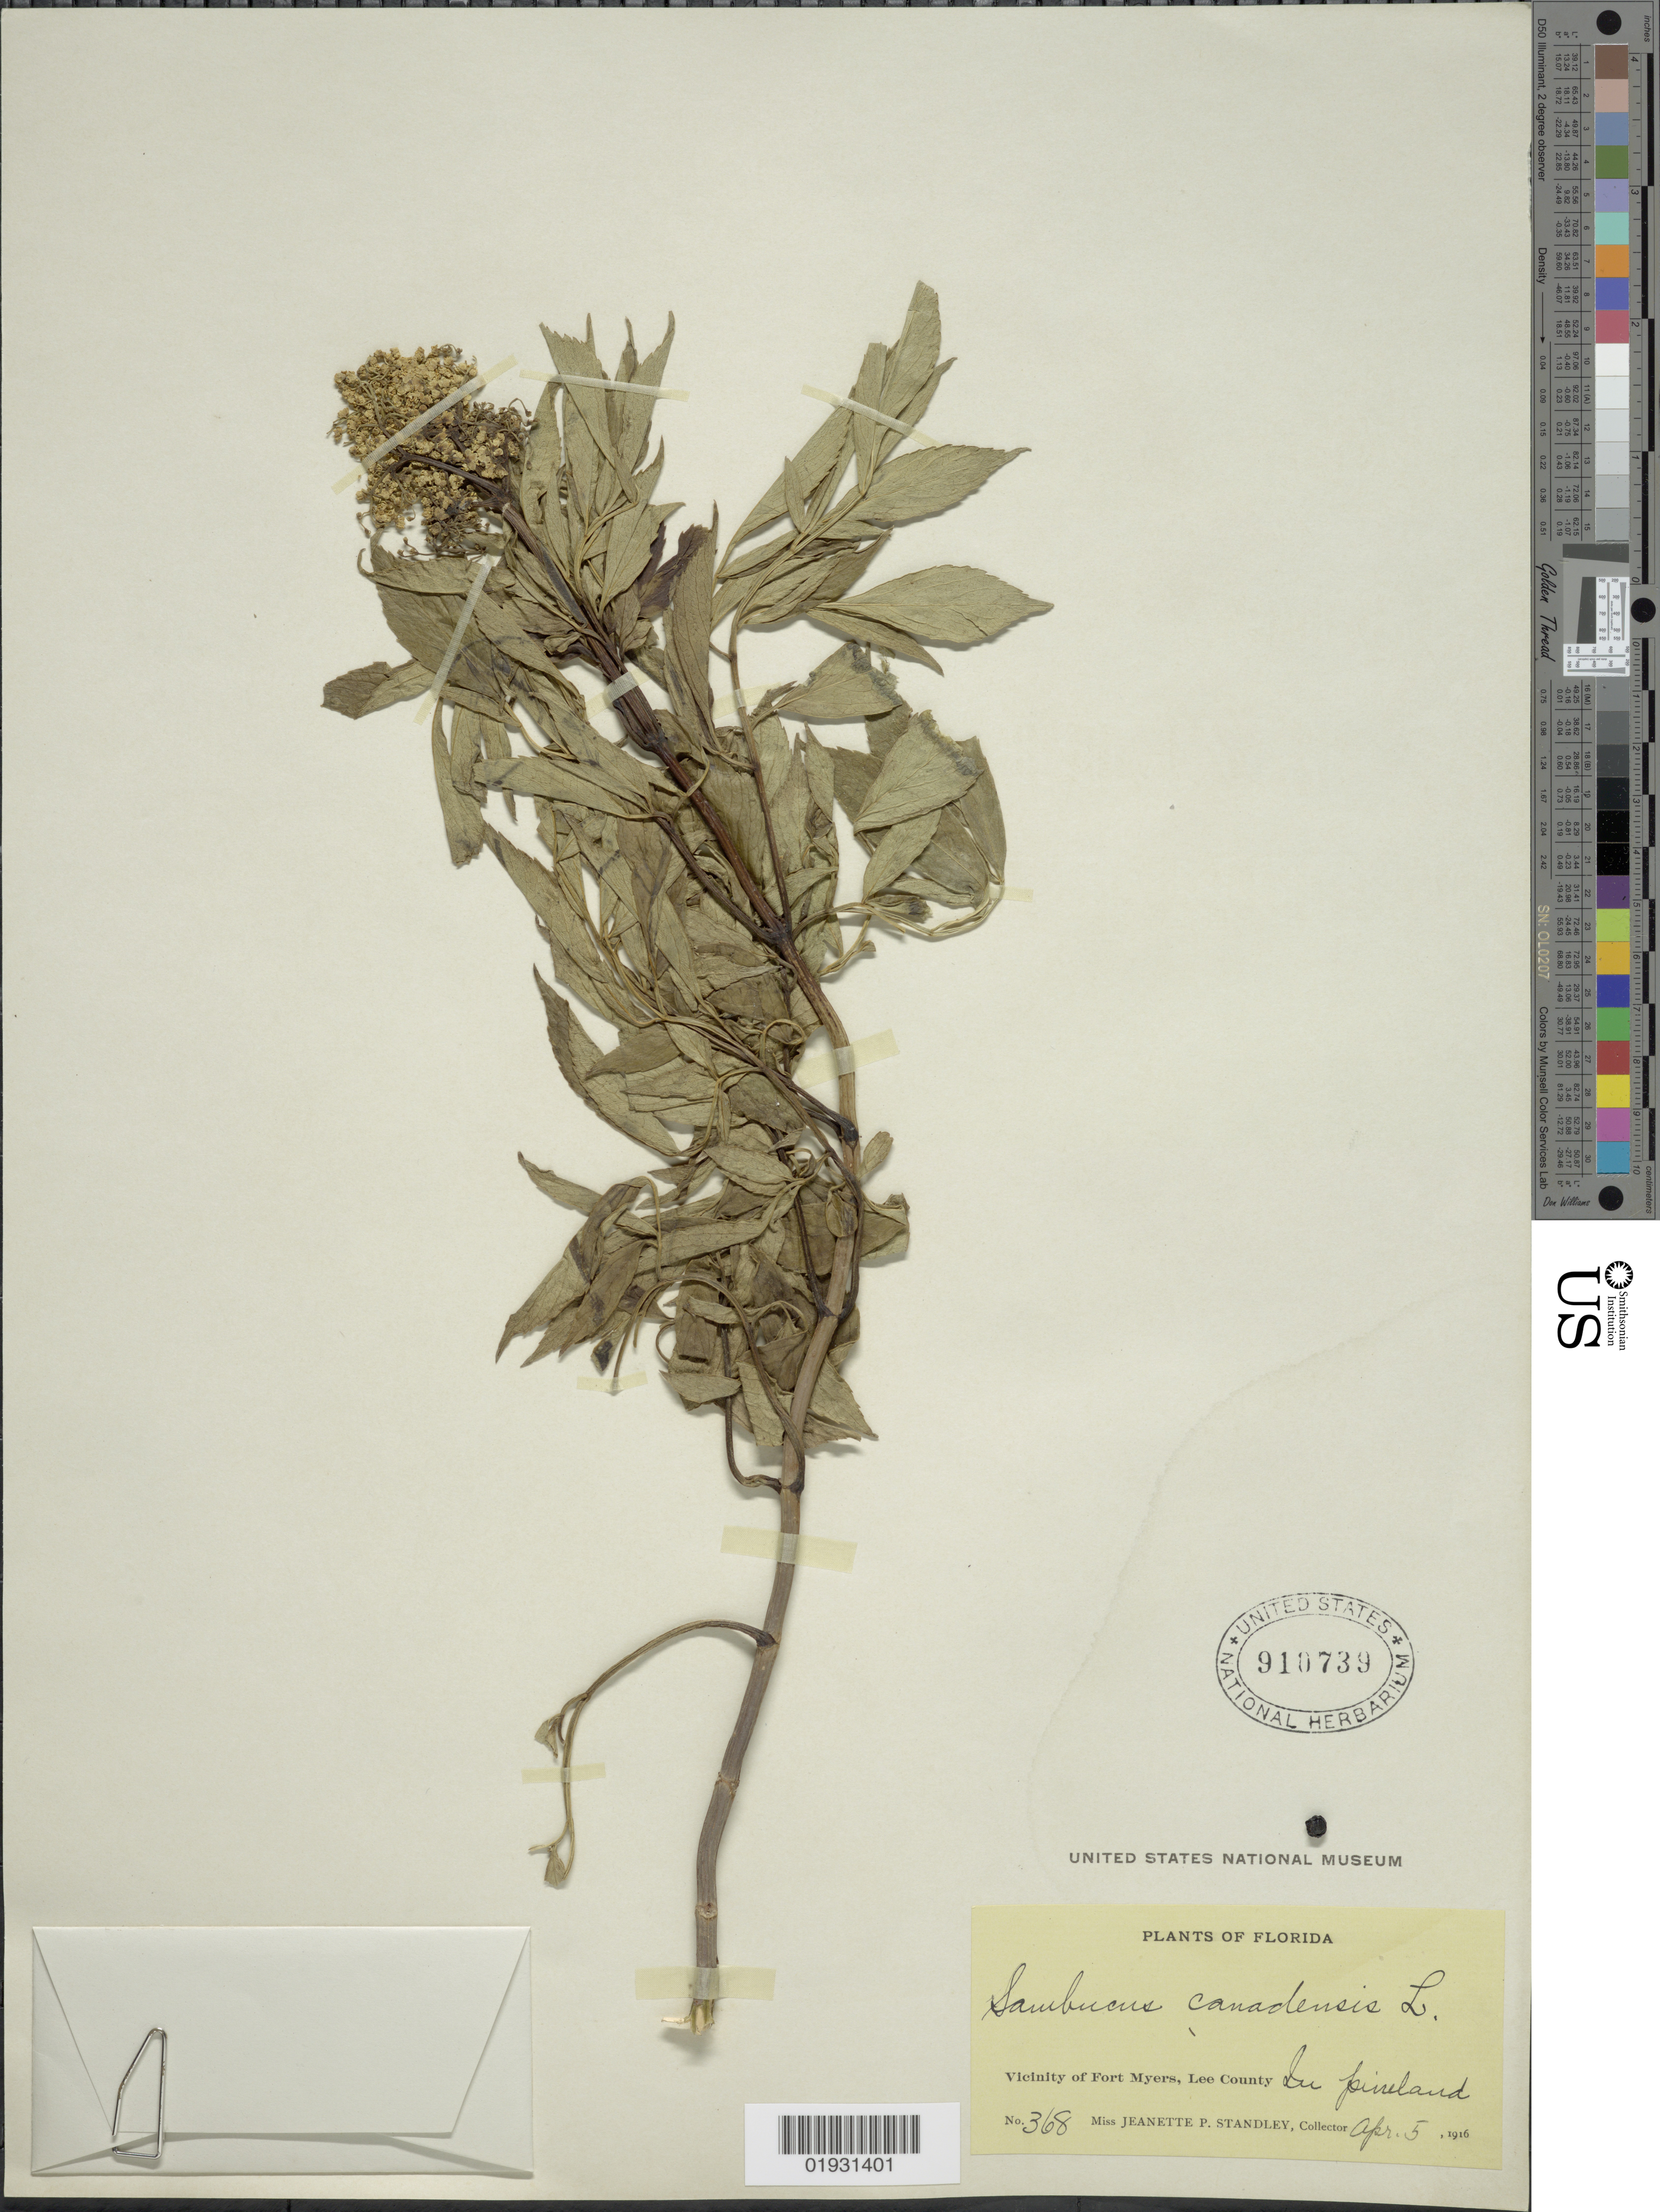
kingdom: Plantae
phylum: Tracheophyta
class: Magnoliopsida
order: Dipsacales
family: Viburnaceae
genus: Sambucus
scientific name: Sambucus simpsonii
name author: Rehder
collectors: J. P. Standley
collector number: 368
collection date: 1916-04-05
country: United States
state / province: Florida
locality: Vicinity of Fort Myers, Lee County. In pineland.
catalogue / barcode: US 910739